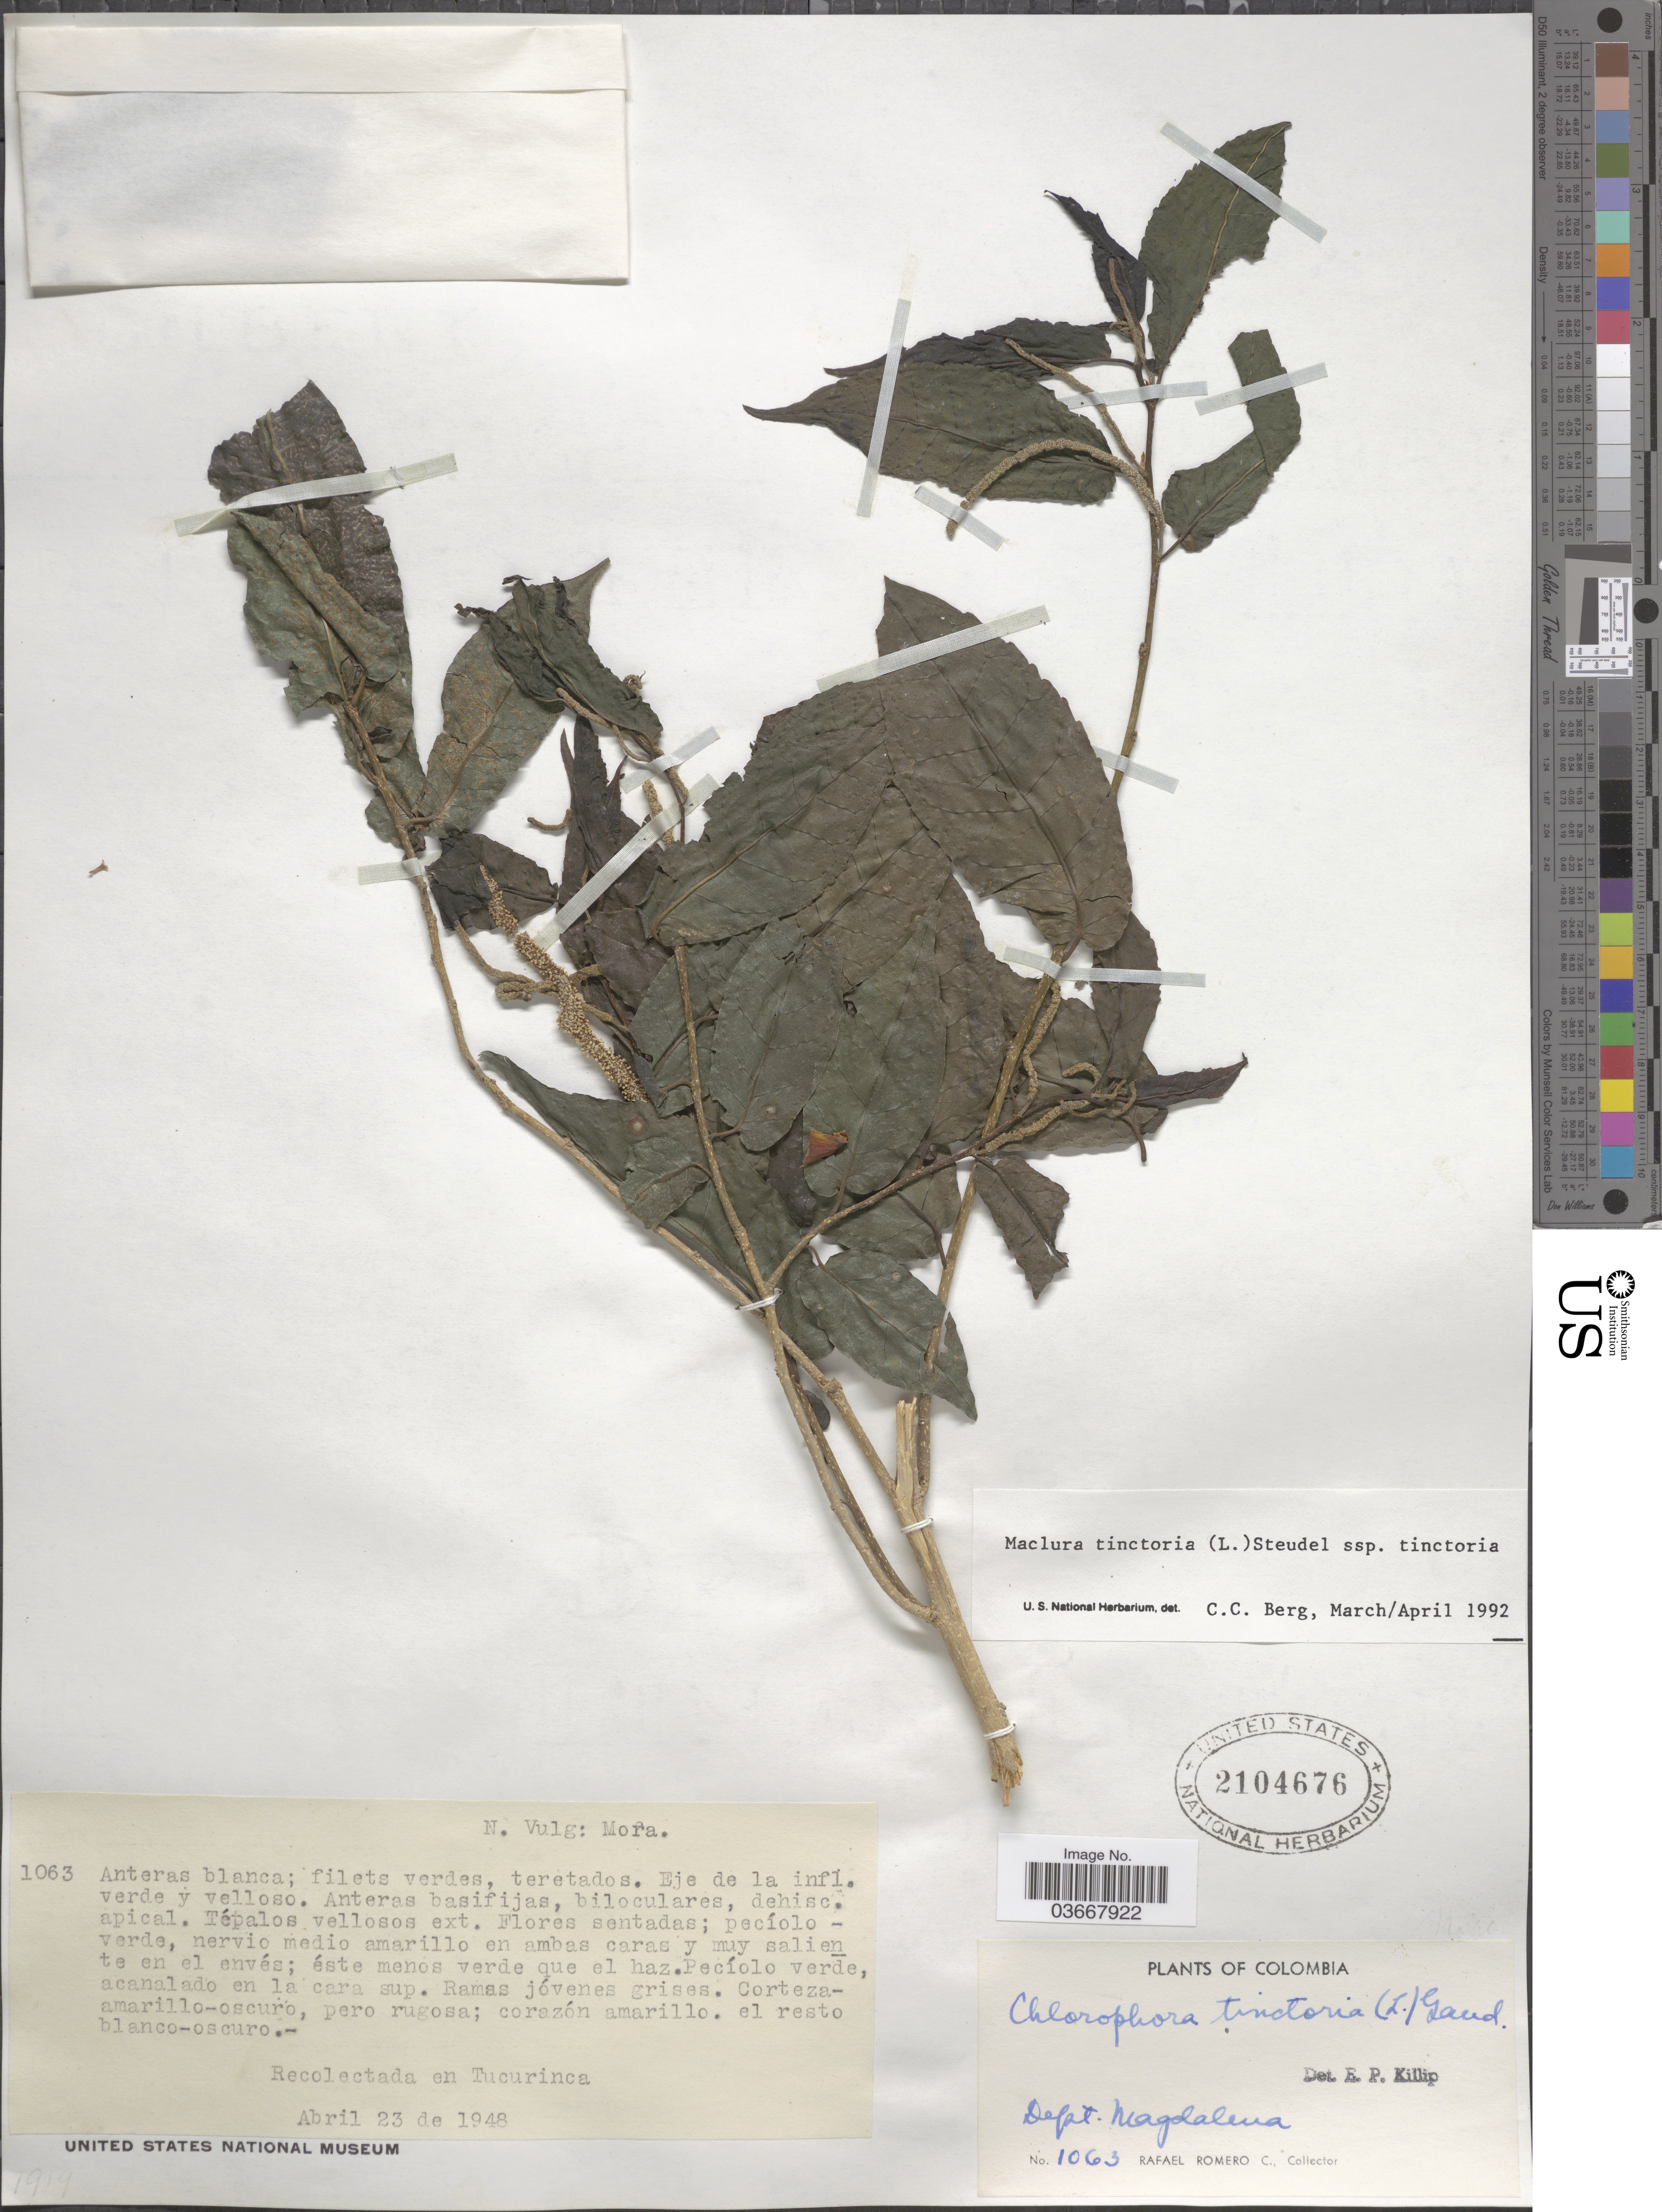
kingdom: Plantae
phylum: Tracheophyta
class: Magnoliopsida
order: Rosales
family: Moraceae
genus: Maclura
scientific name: Maclura tinctoria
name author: (L.) D. Don ex Steud.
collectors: R. Romero Castañeda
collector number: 1063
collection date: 1948-04-23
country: Colombia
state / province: Magdalena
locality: Recolectada en Tucurinca. Dept. Magdalena.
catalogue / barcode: US 2104676